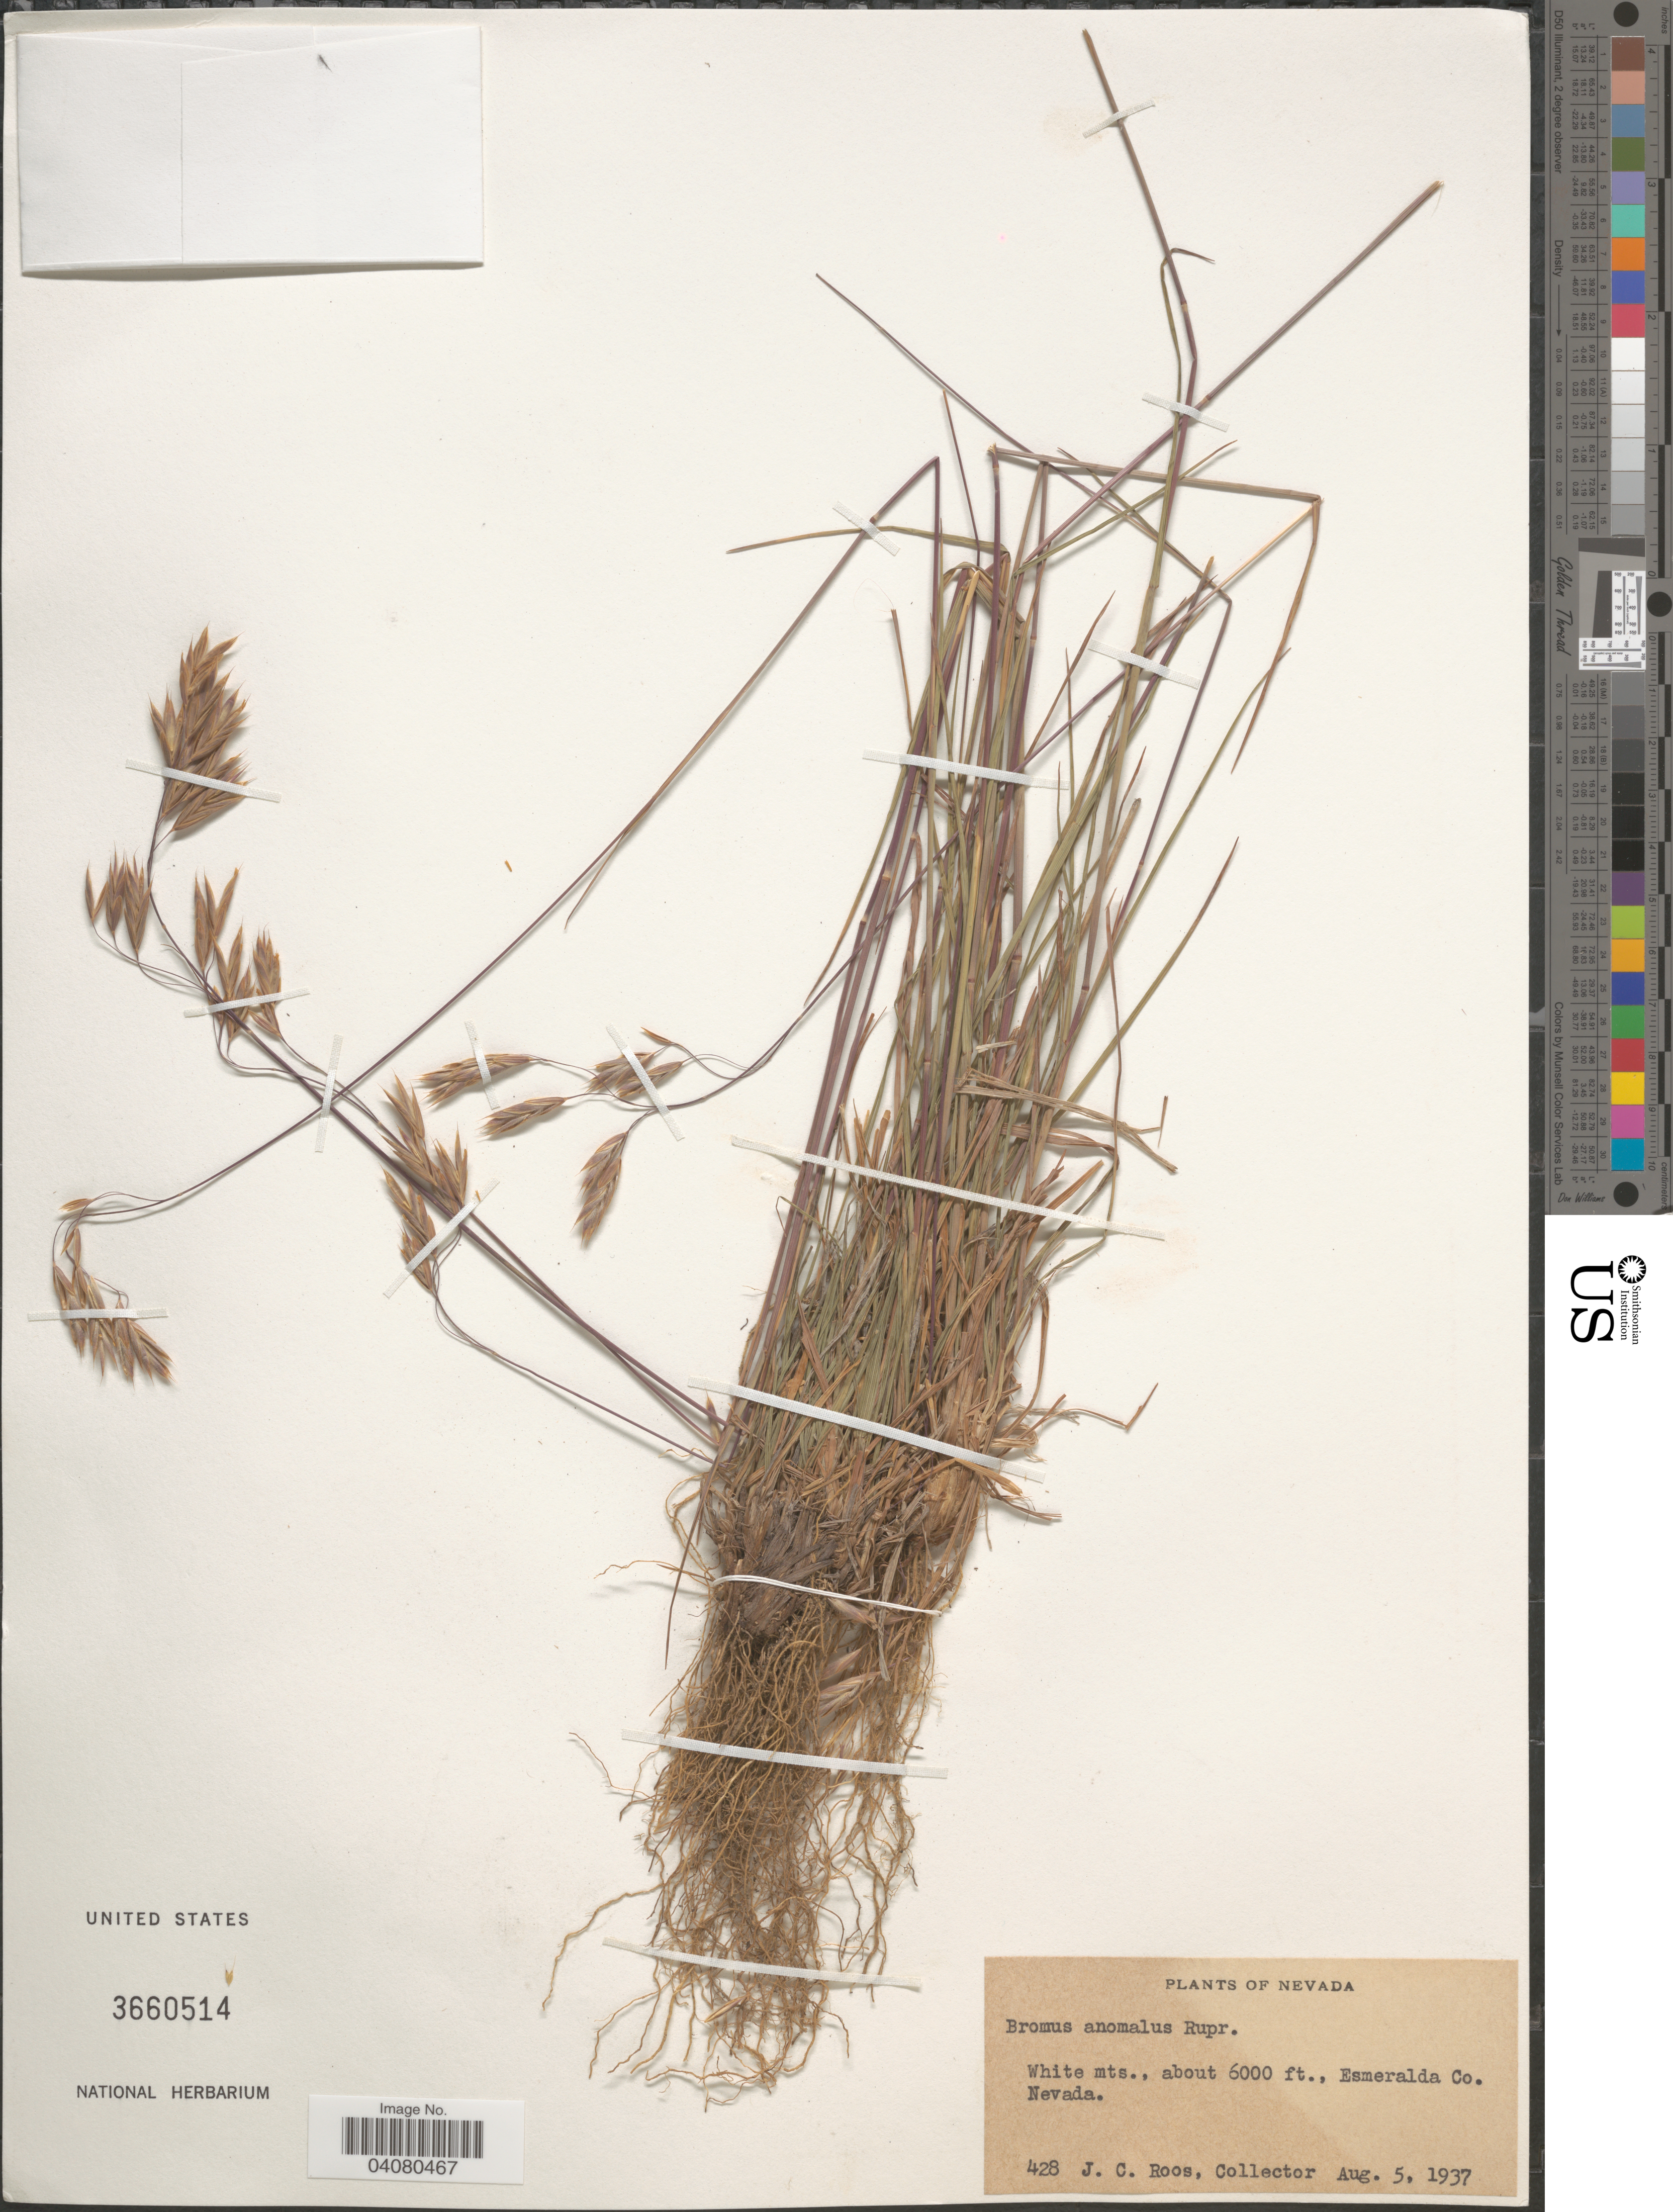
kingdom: Plantae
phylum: Tracheophyta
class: Liliopsida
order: Poales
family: Poaceae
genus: Bromus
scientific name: Bromus anomalus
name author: Rupr. ex E. Fourn.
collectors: J. C. Roos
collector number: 428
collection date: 1937-08-05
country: United States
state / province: Nevada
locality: White mts, Esmeralda Co.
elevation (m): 1829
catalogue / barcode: US 3660514